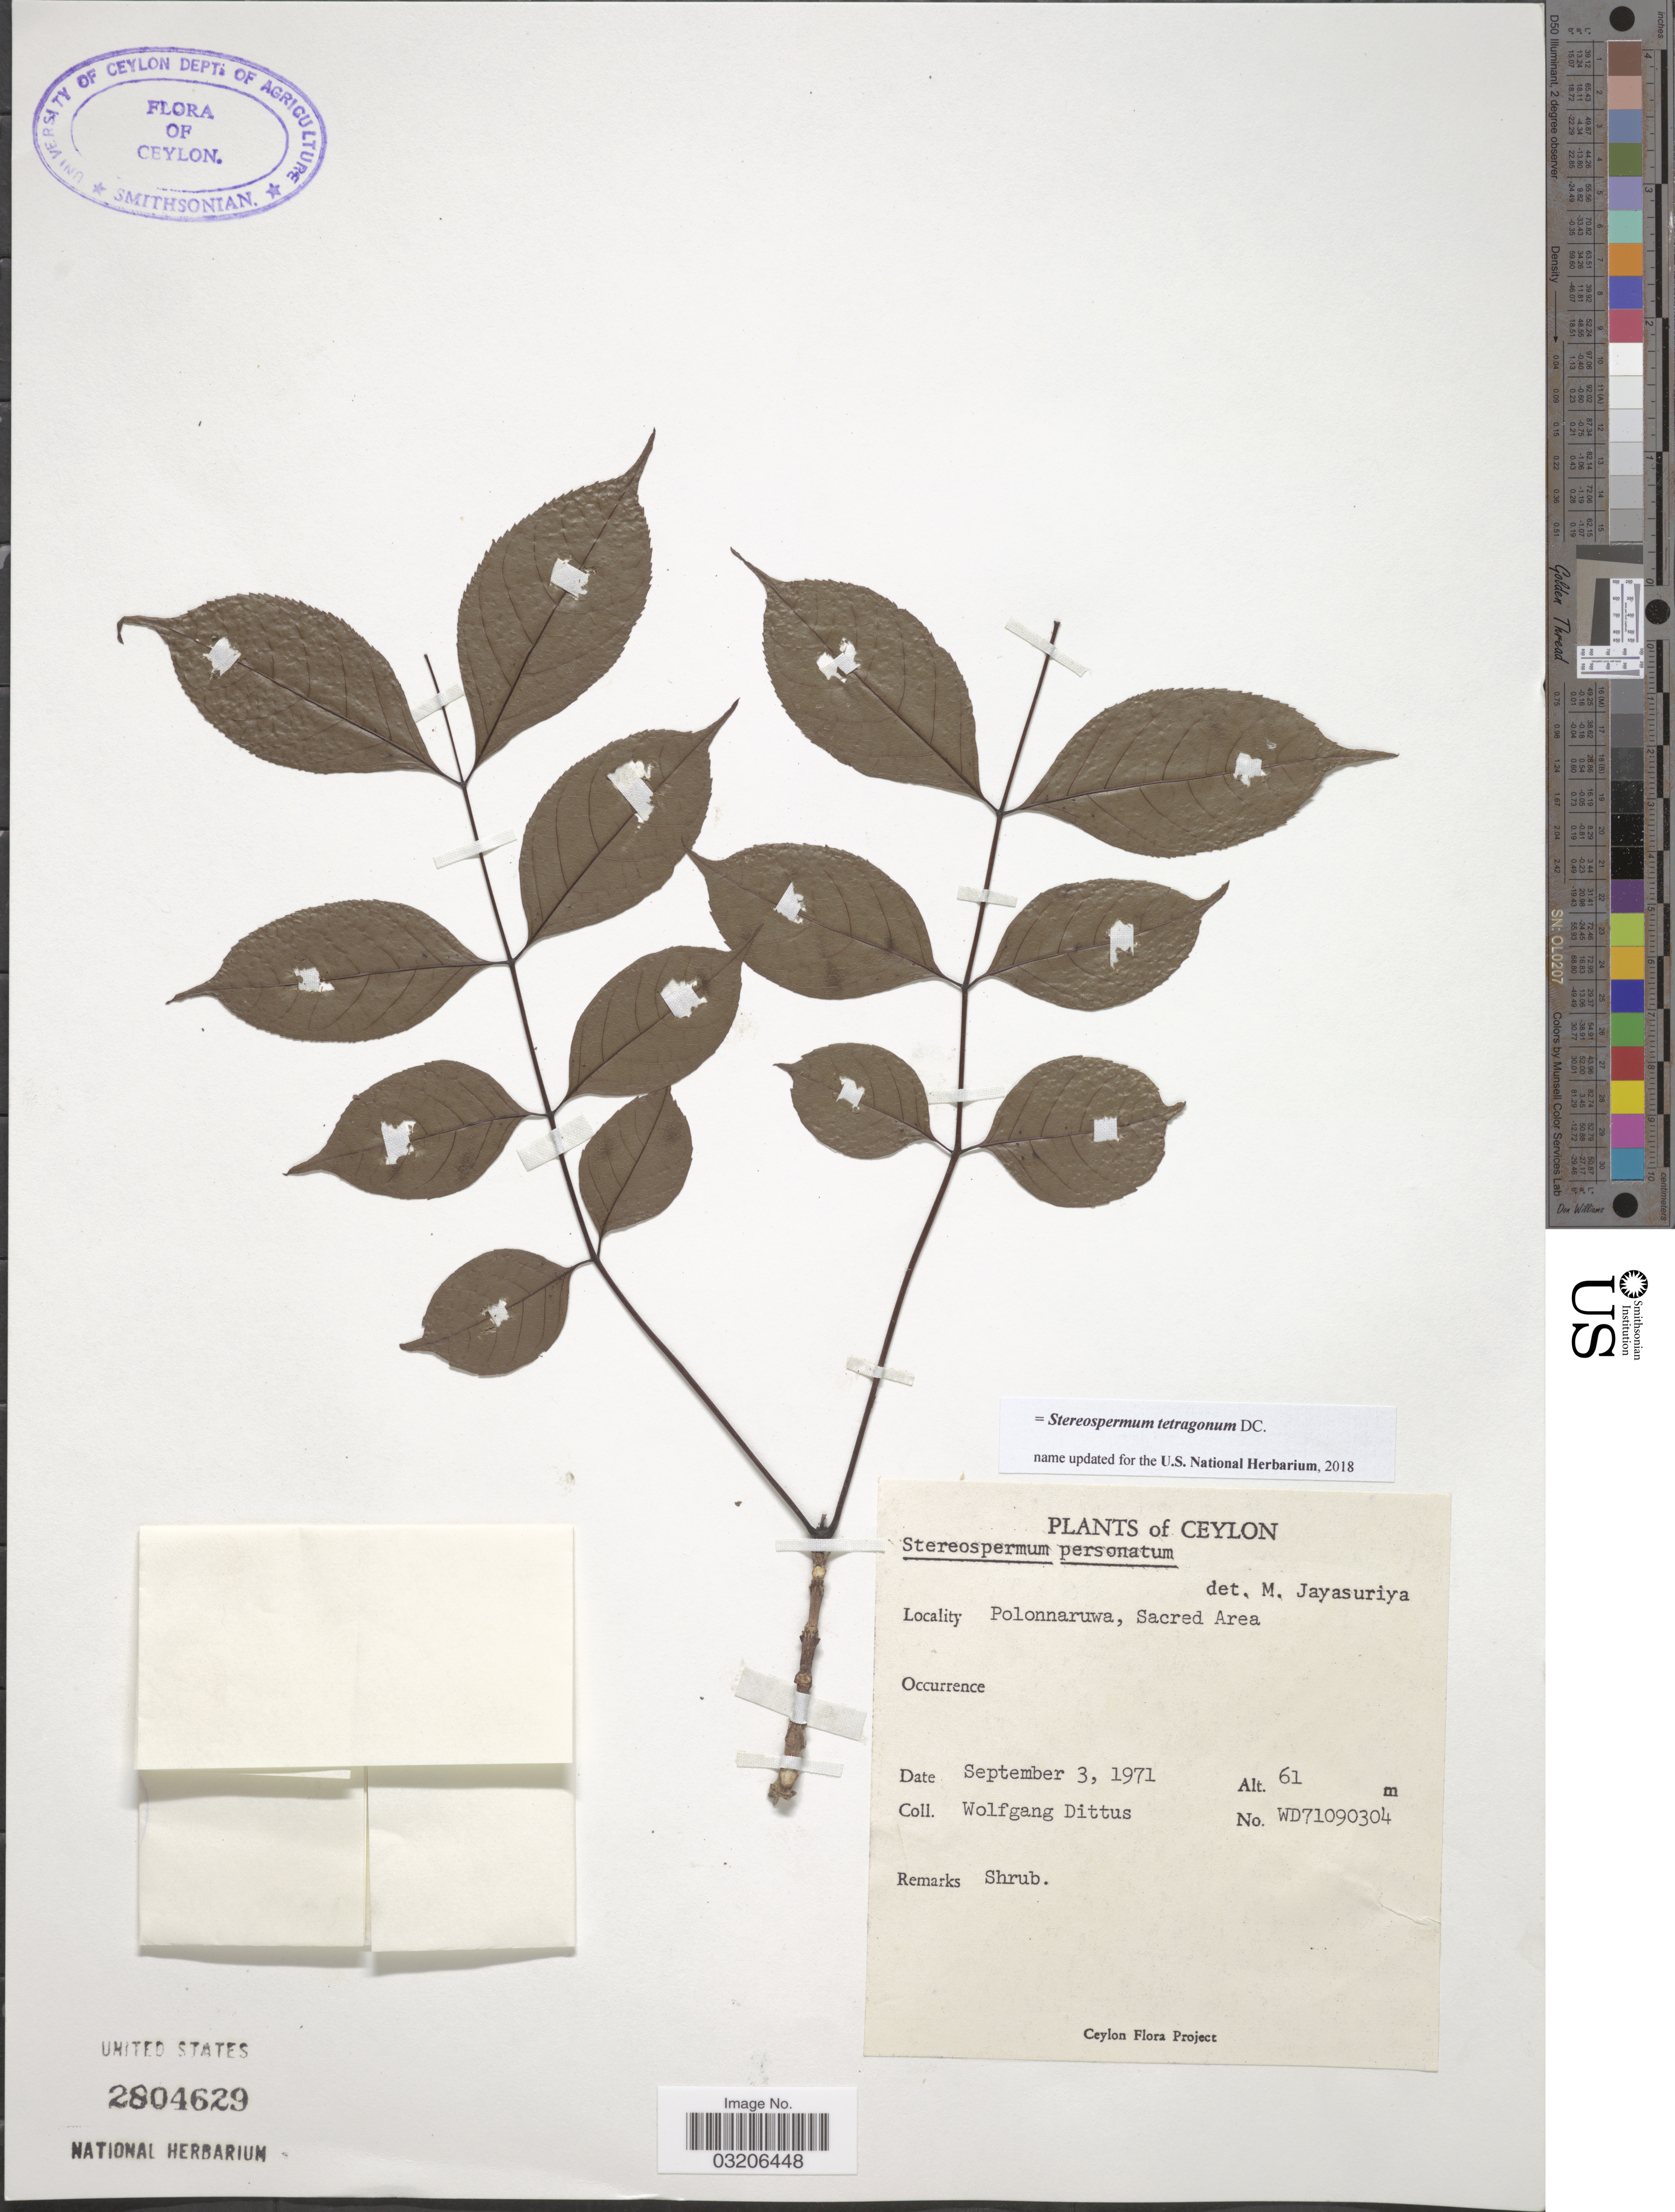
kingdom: Plantae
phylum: Tracheophyta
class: Magnoliopsida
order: Lamiales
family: Bignoniaceae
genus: Stereospermum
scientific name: Stereospermum tetragonum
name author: DC.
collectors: W. Dittus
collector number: WD71090304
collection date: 1971-09-03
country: Sri Lanka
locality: Ceylon. Polonnaruwa, Sacred Area.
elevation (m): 61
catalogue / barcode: US 2804629